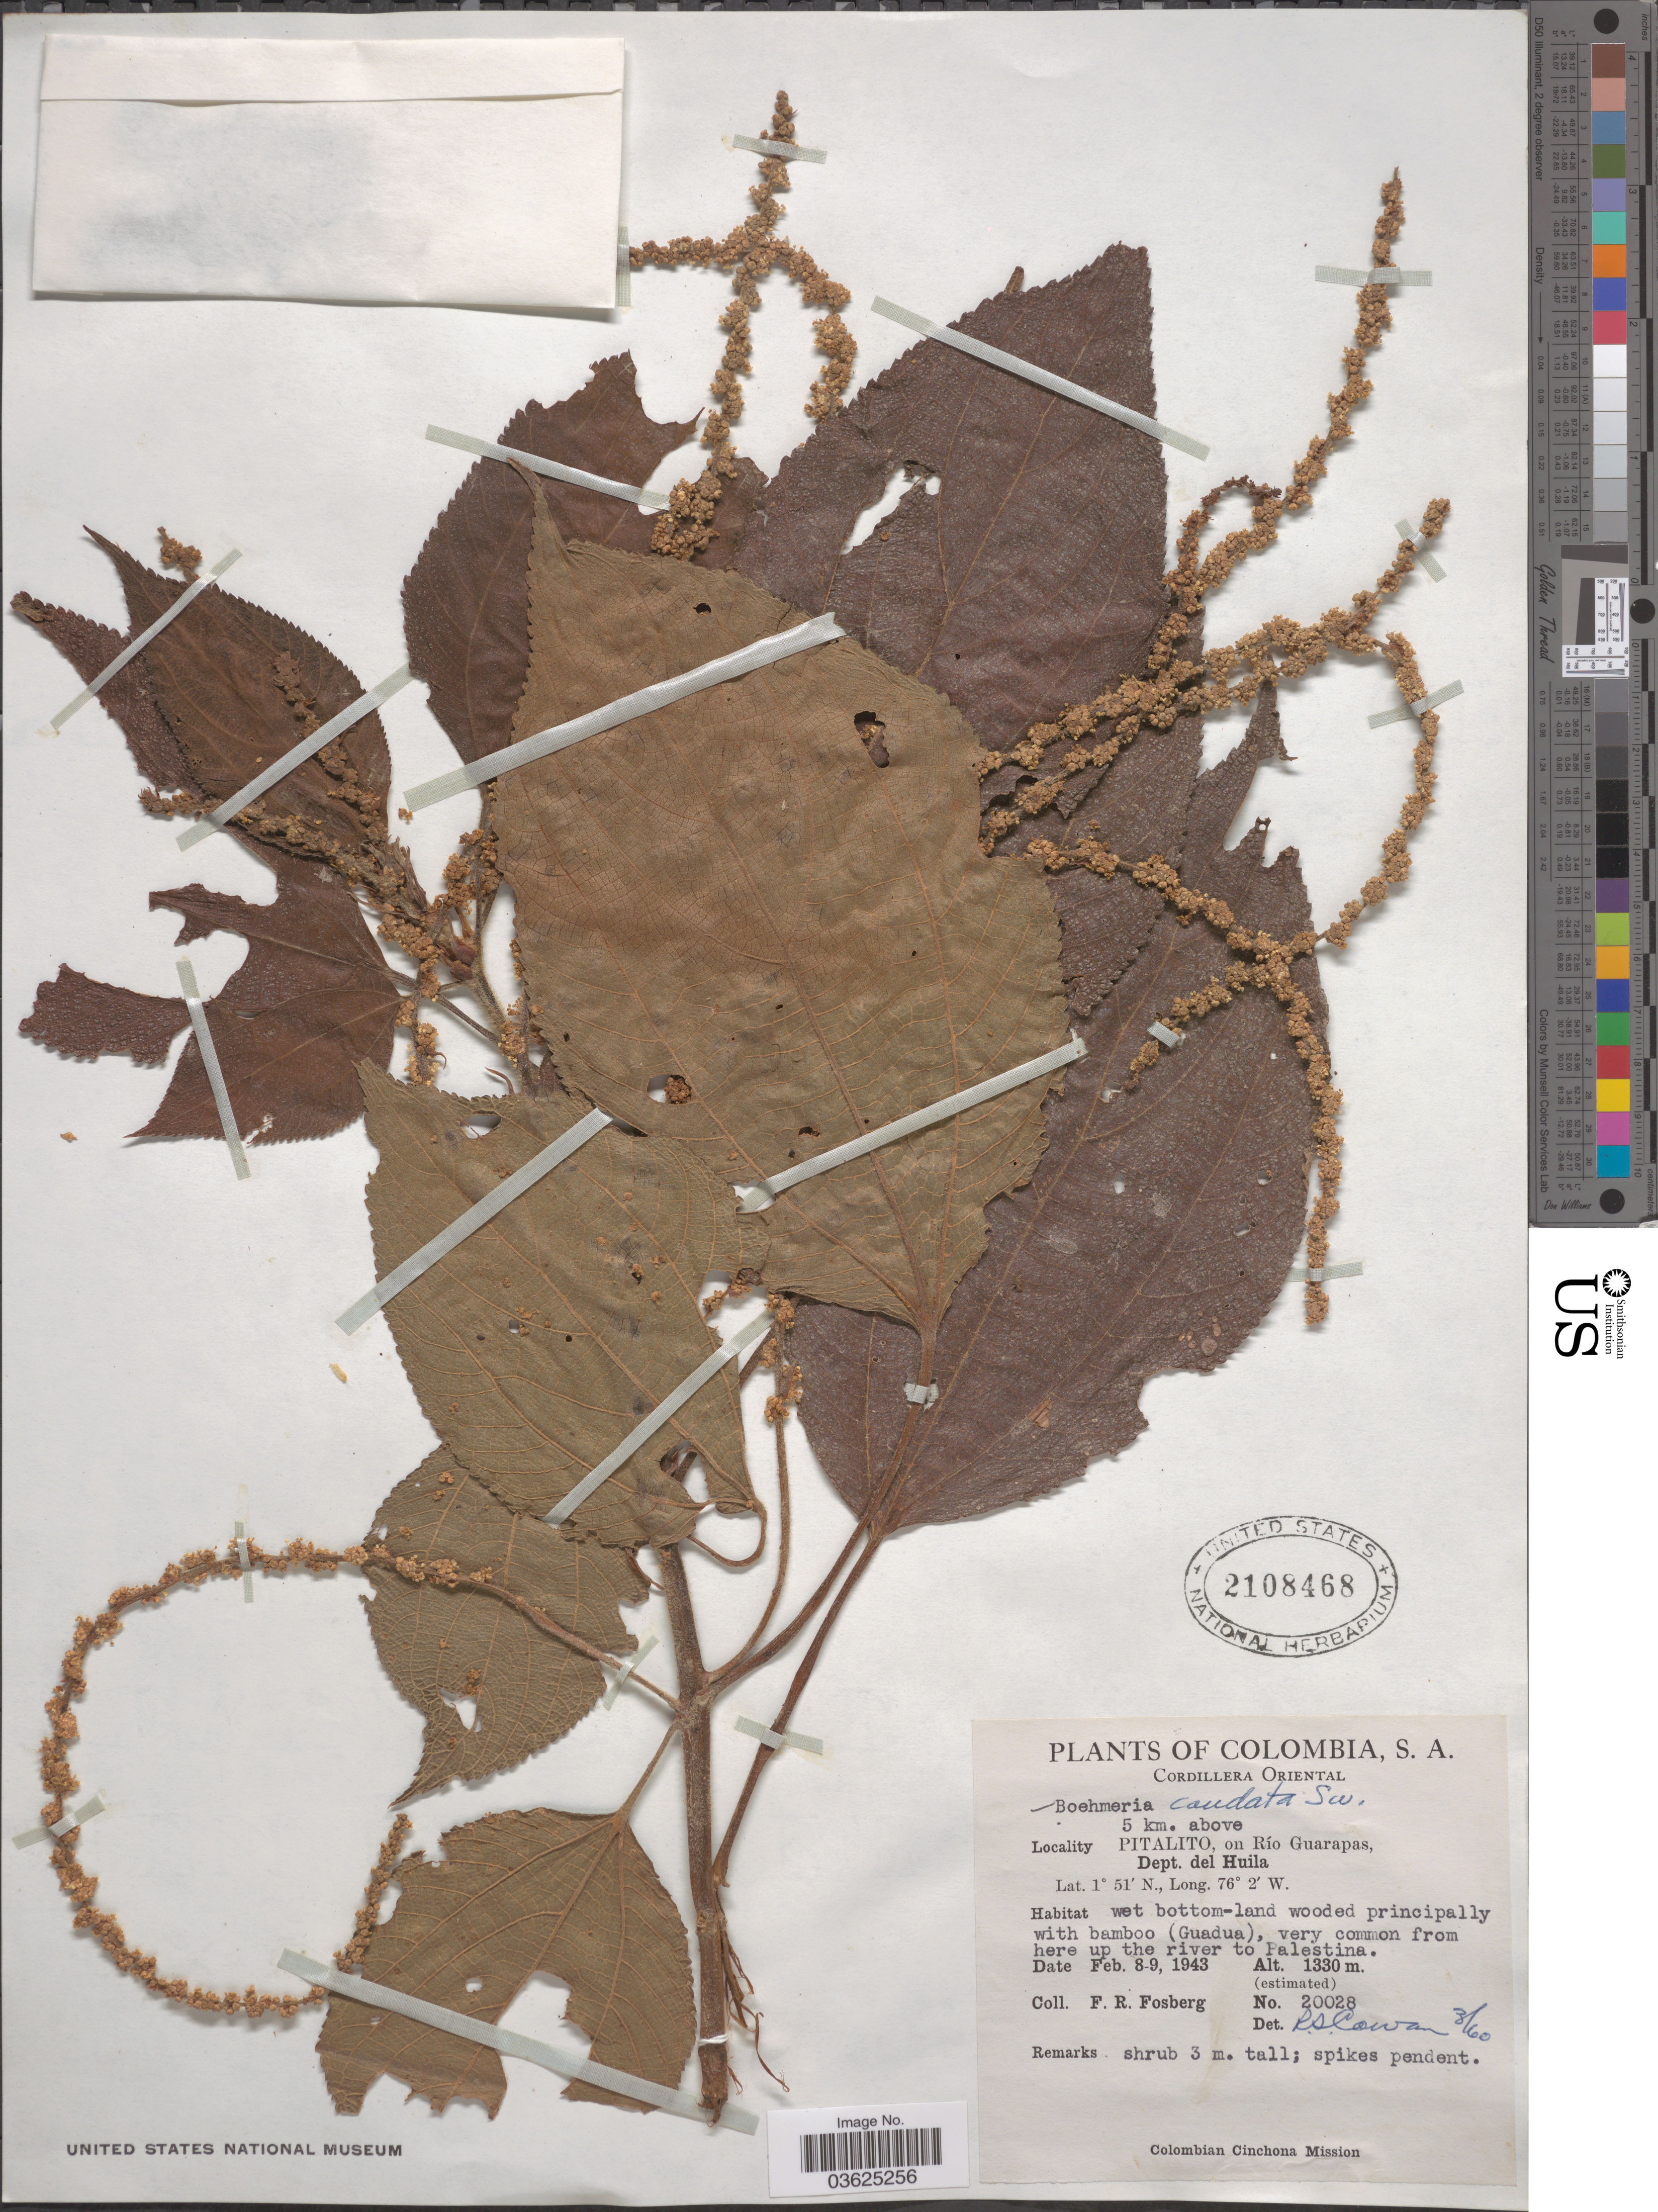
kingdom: Plantae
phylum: Tracheophyta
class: Magnoliopsida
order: Rosales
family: Urticaceae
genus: Boehmeria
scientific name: Boehmeria caudata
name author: Sw.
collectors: F. R. Fosberg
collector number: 20028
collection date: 1943-02-08/1943-02-09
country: Colombia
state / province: Huila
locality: Cordillera Oriental. 5 km. above Pitalito, on Río Guarapas, Dept. del Huila. From here up the river to Palestina.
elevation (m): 1330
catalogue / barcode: US 2108468